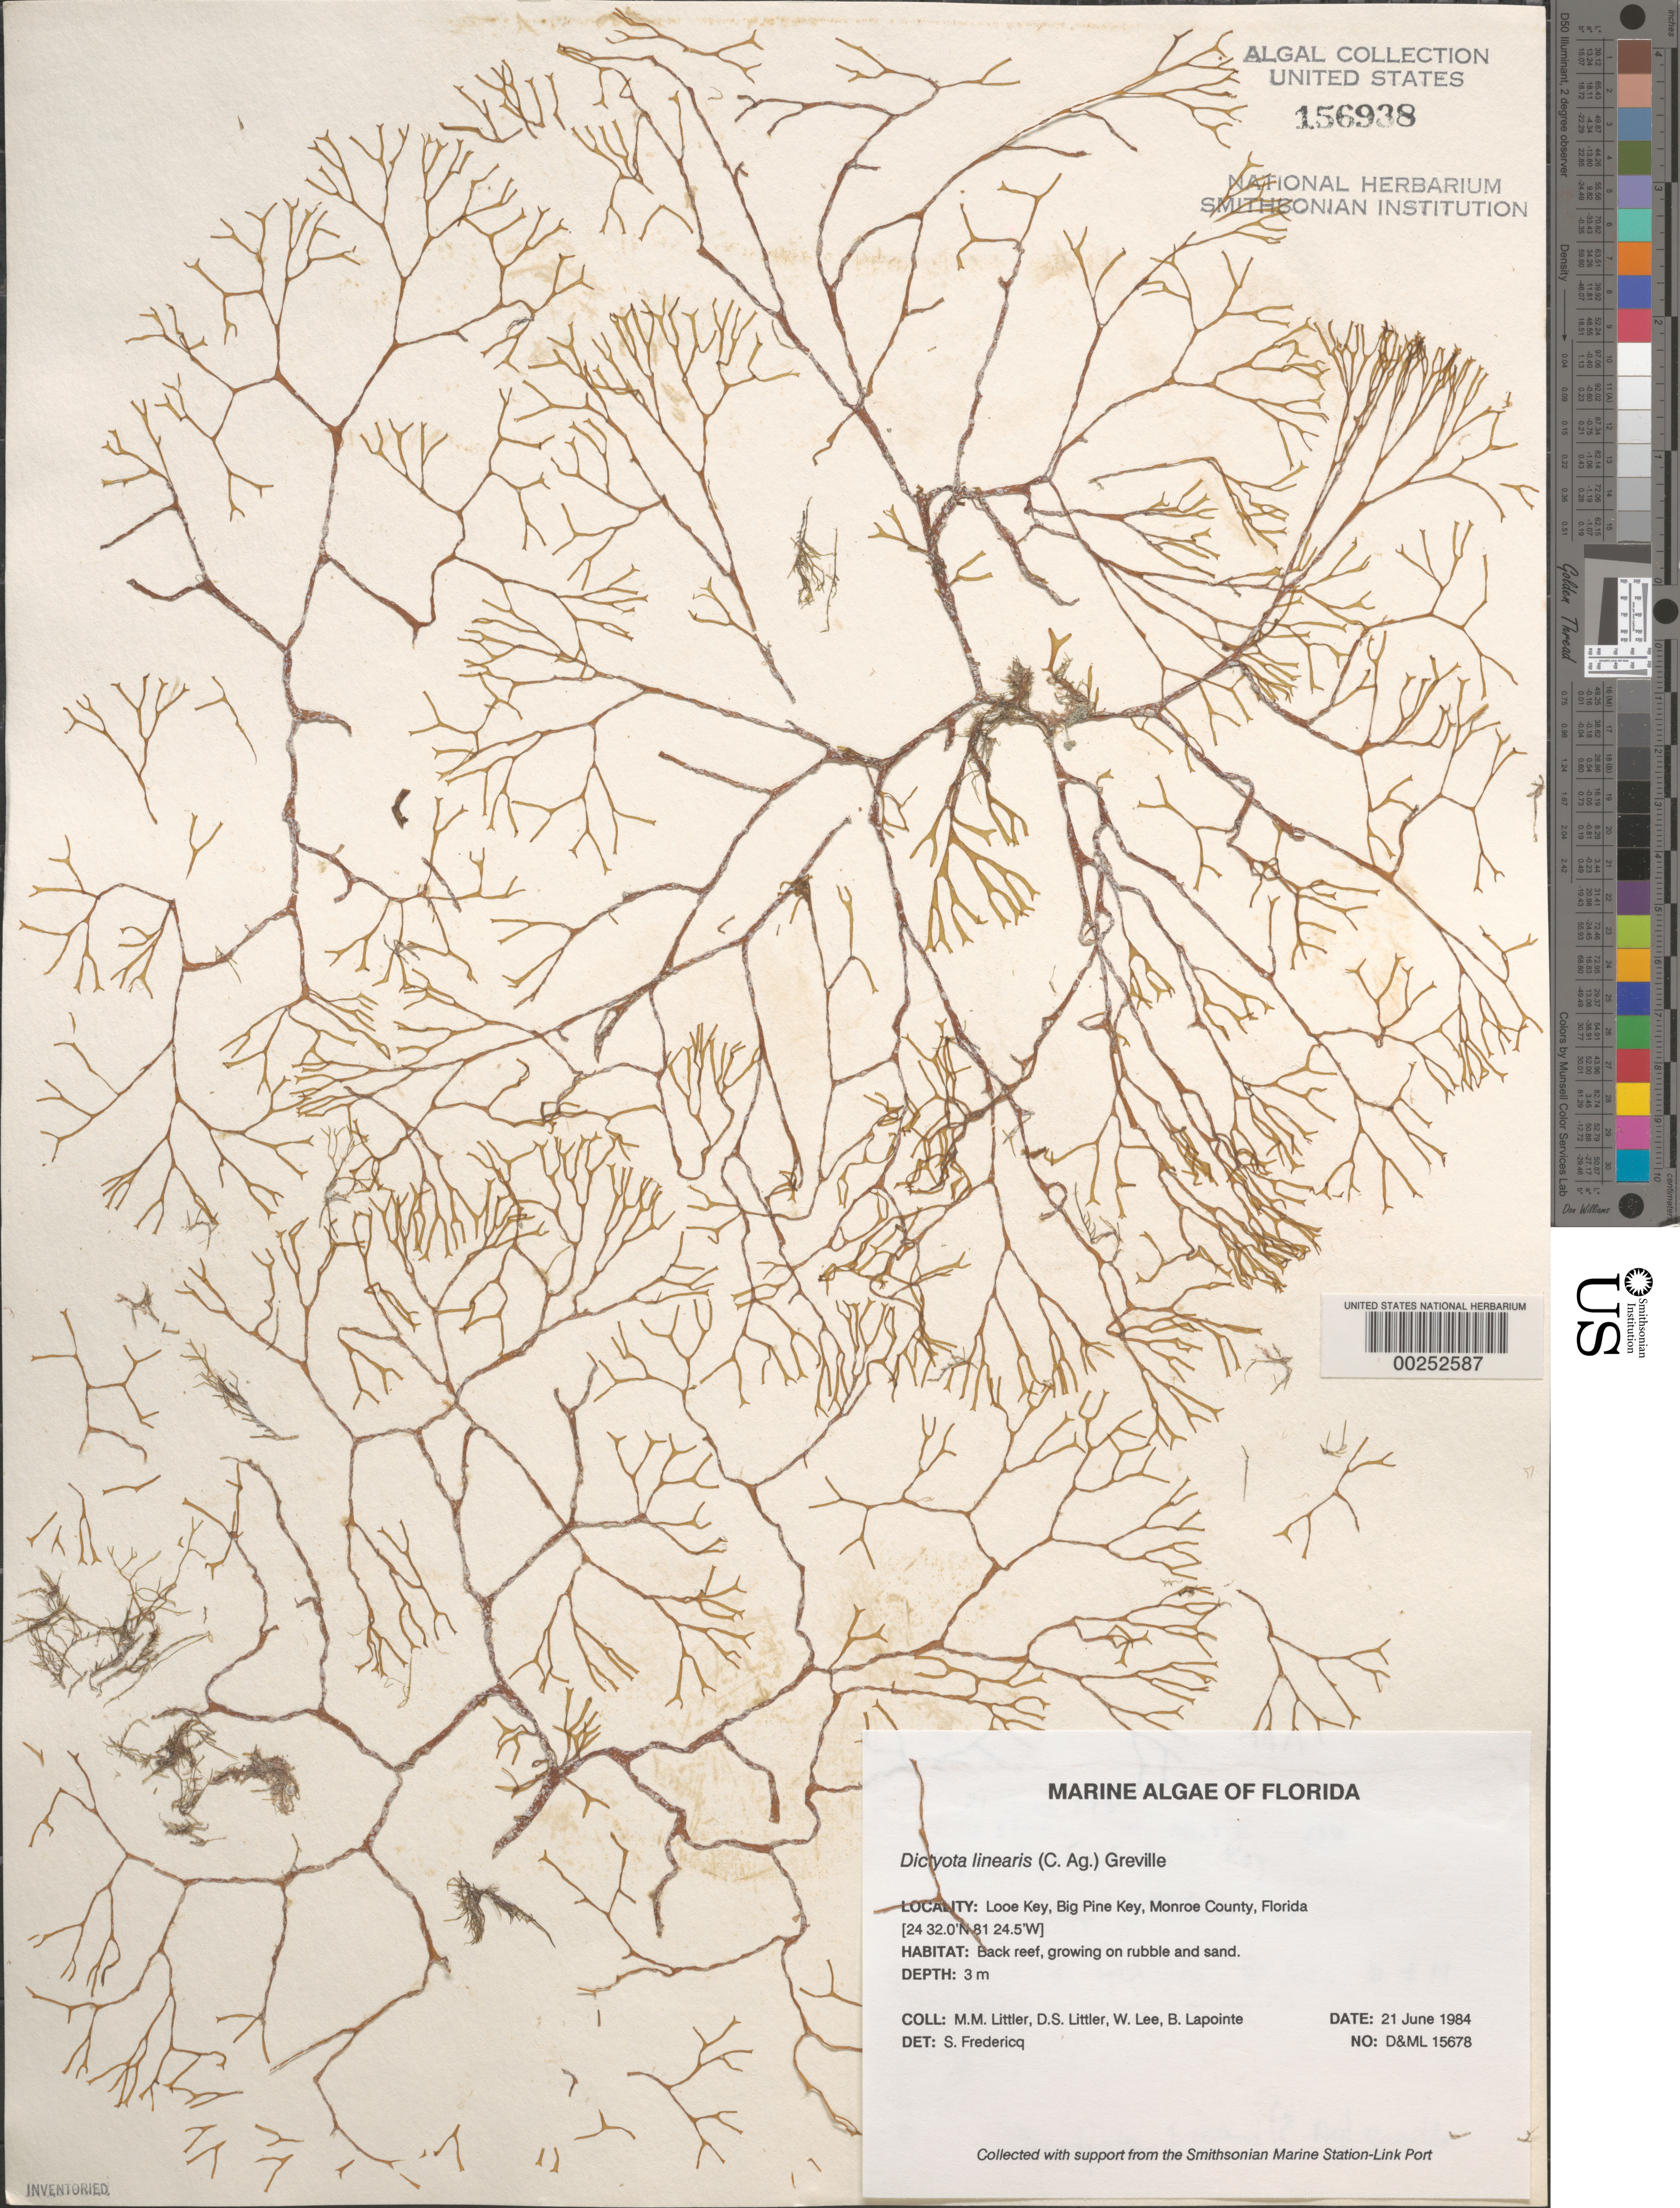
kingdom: Chromista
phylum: Ochrophyta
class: Phaeophyceae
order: Dictyotales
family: Dictyotaceae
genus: Dictyota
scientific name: Dictyota linearis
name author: (C. Agardh) Grev.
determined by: Fredericq, S.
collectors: M. M. Littler, D. S. Littler, W. Lee & B. Lapointe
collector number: D&ML 15678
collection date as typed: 21 Jun 1984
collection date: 1984-06-21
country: United States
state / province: Florida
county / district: Monroe County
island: Looe Key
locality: Looe Key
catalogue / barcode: US 156938